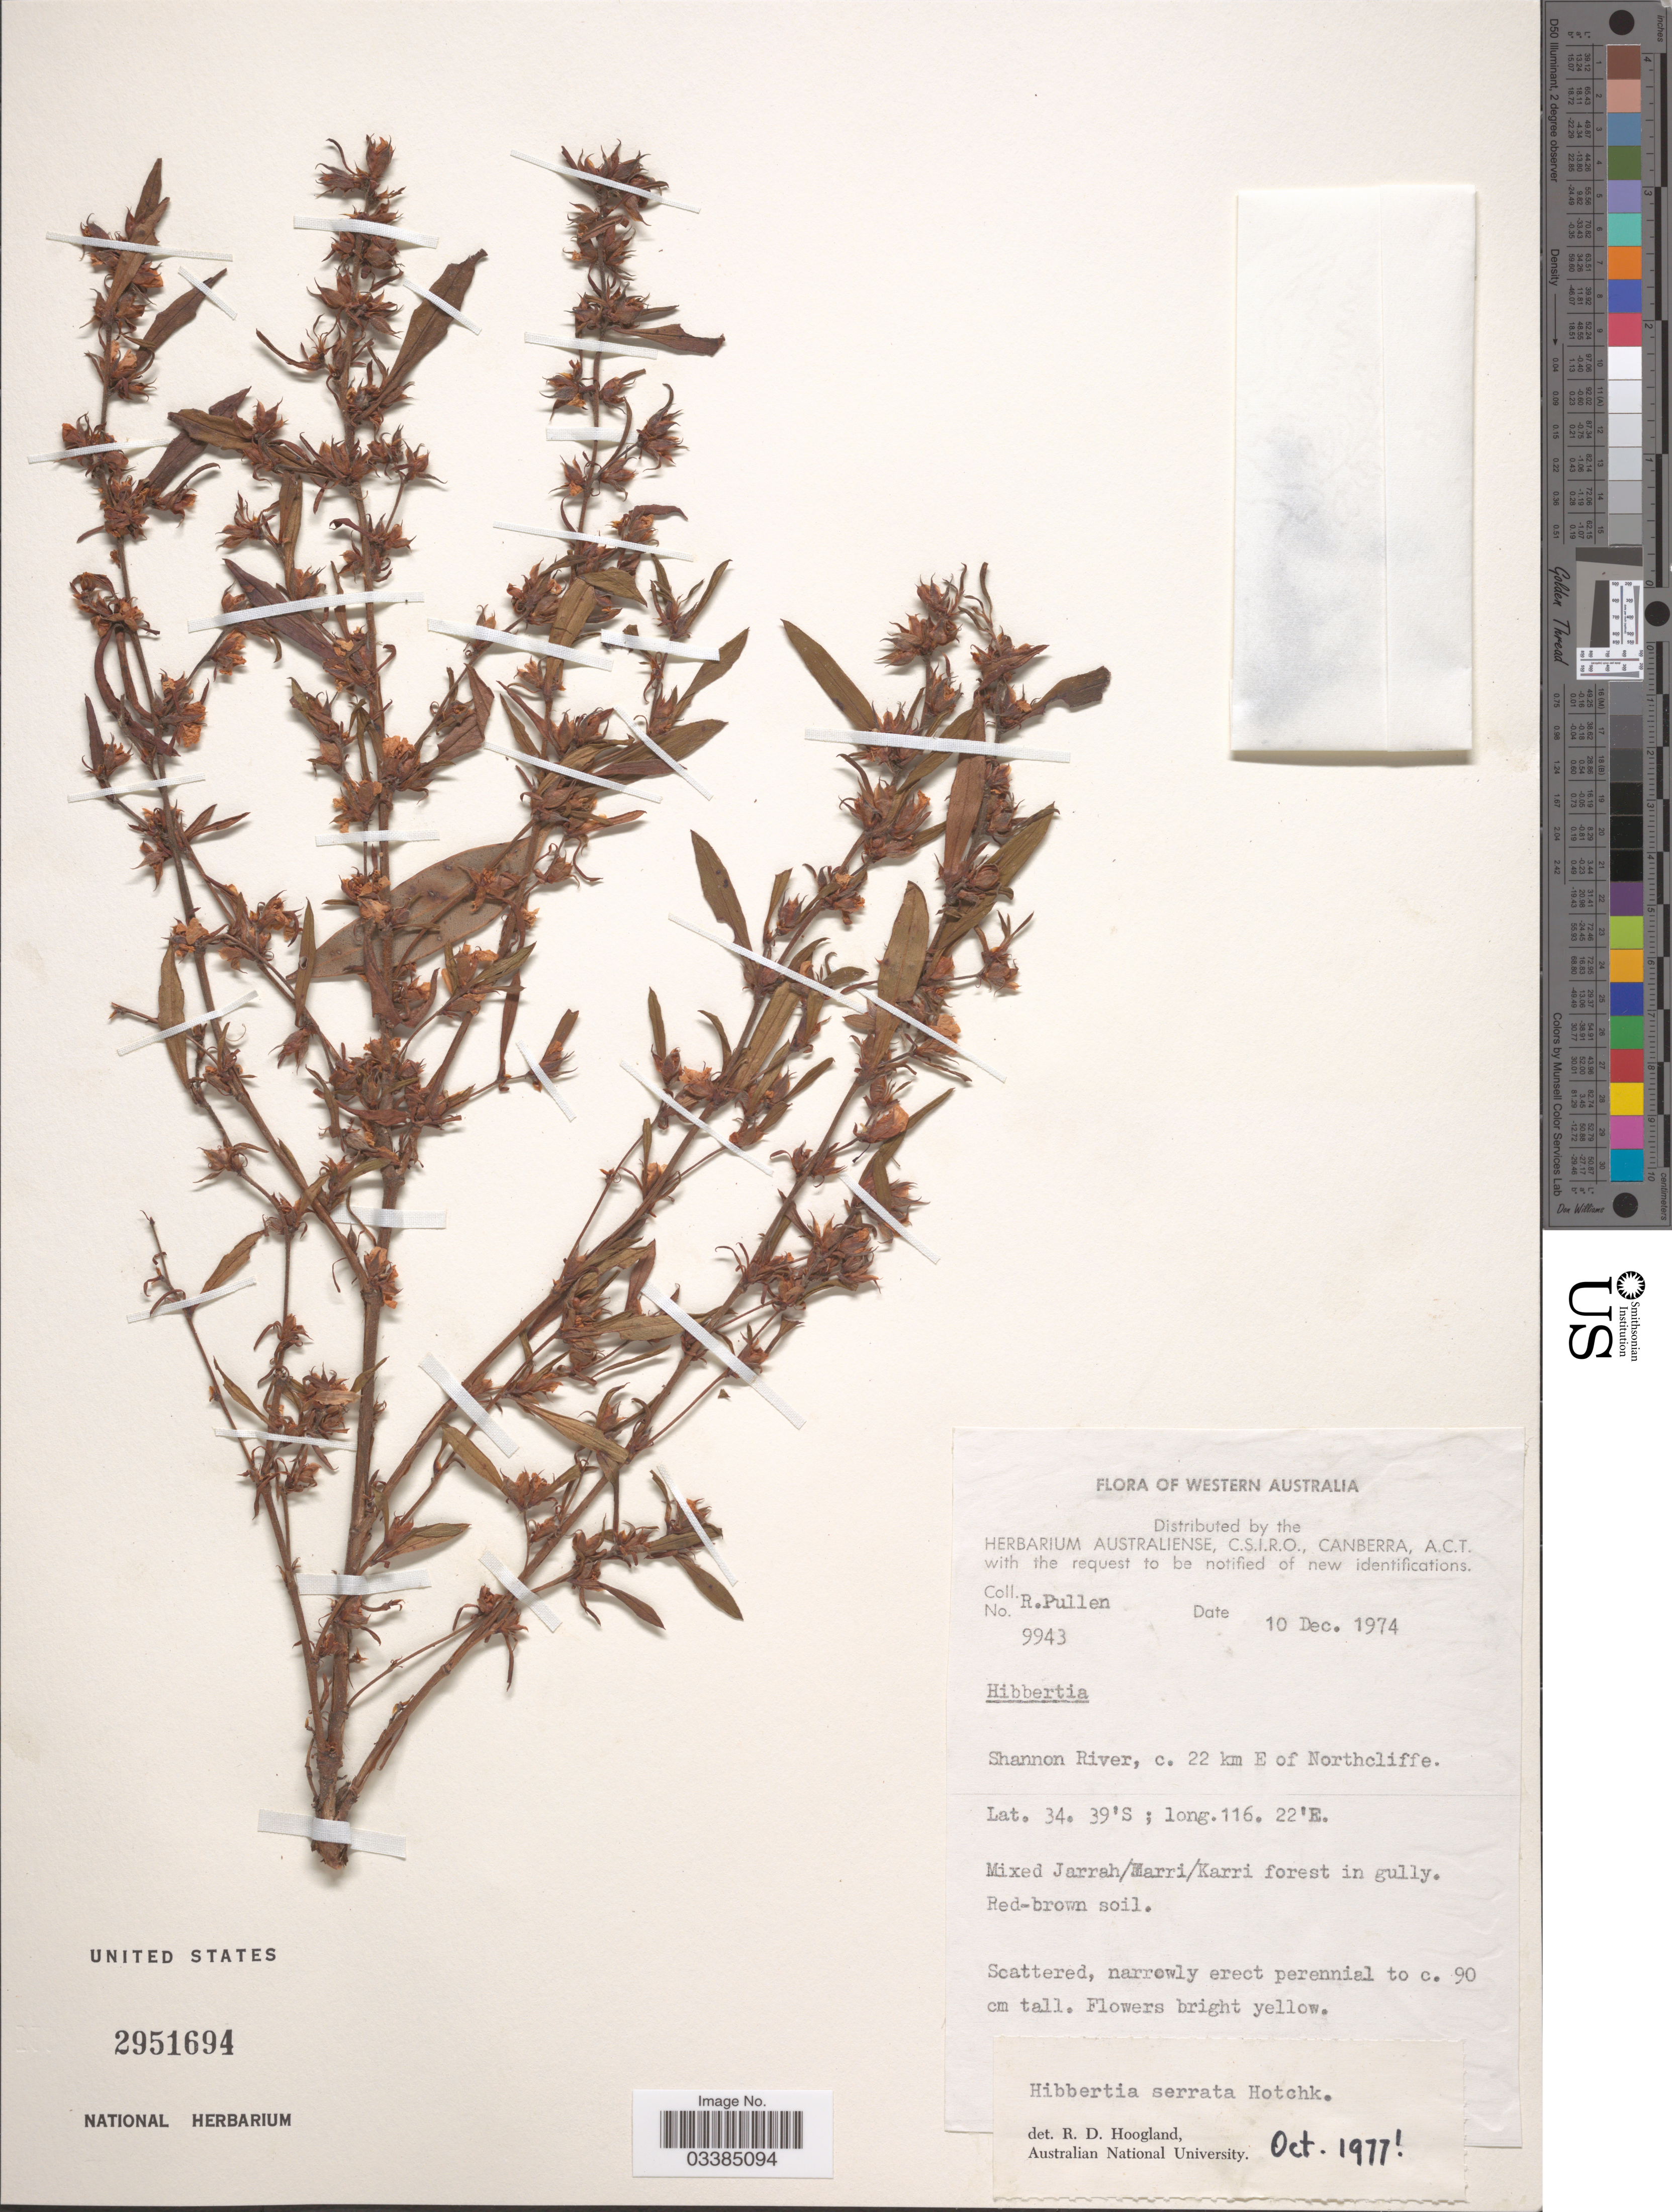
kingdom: Plantae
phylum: Tracheophyta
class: Magnoliopsida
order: Dilleniales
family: Dilleniaceae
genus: Hibbertia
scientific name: Hibbertia serrata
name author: Hotchkiss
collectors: R. Pullen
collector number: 9943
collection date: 1974-12-10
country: Australia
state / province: Western Australia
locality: Shannon River, c. 22 km E of Northcliffe.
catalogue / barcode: US 2951694